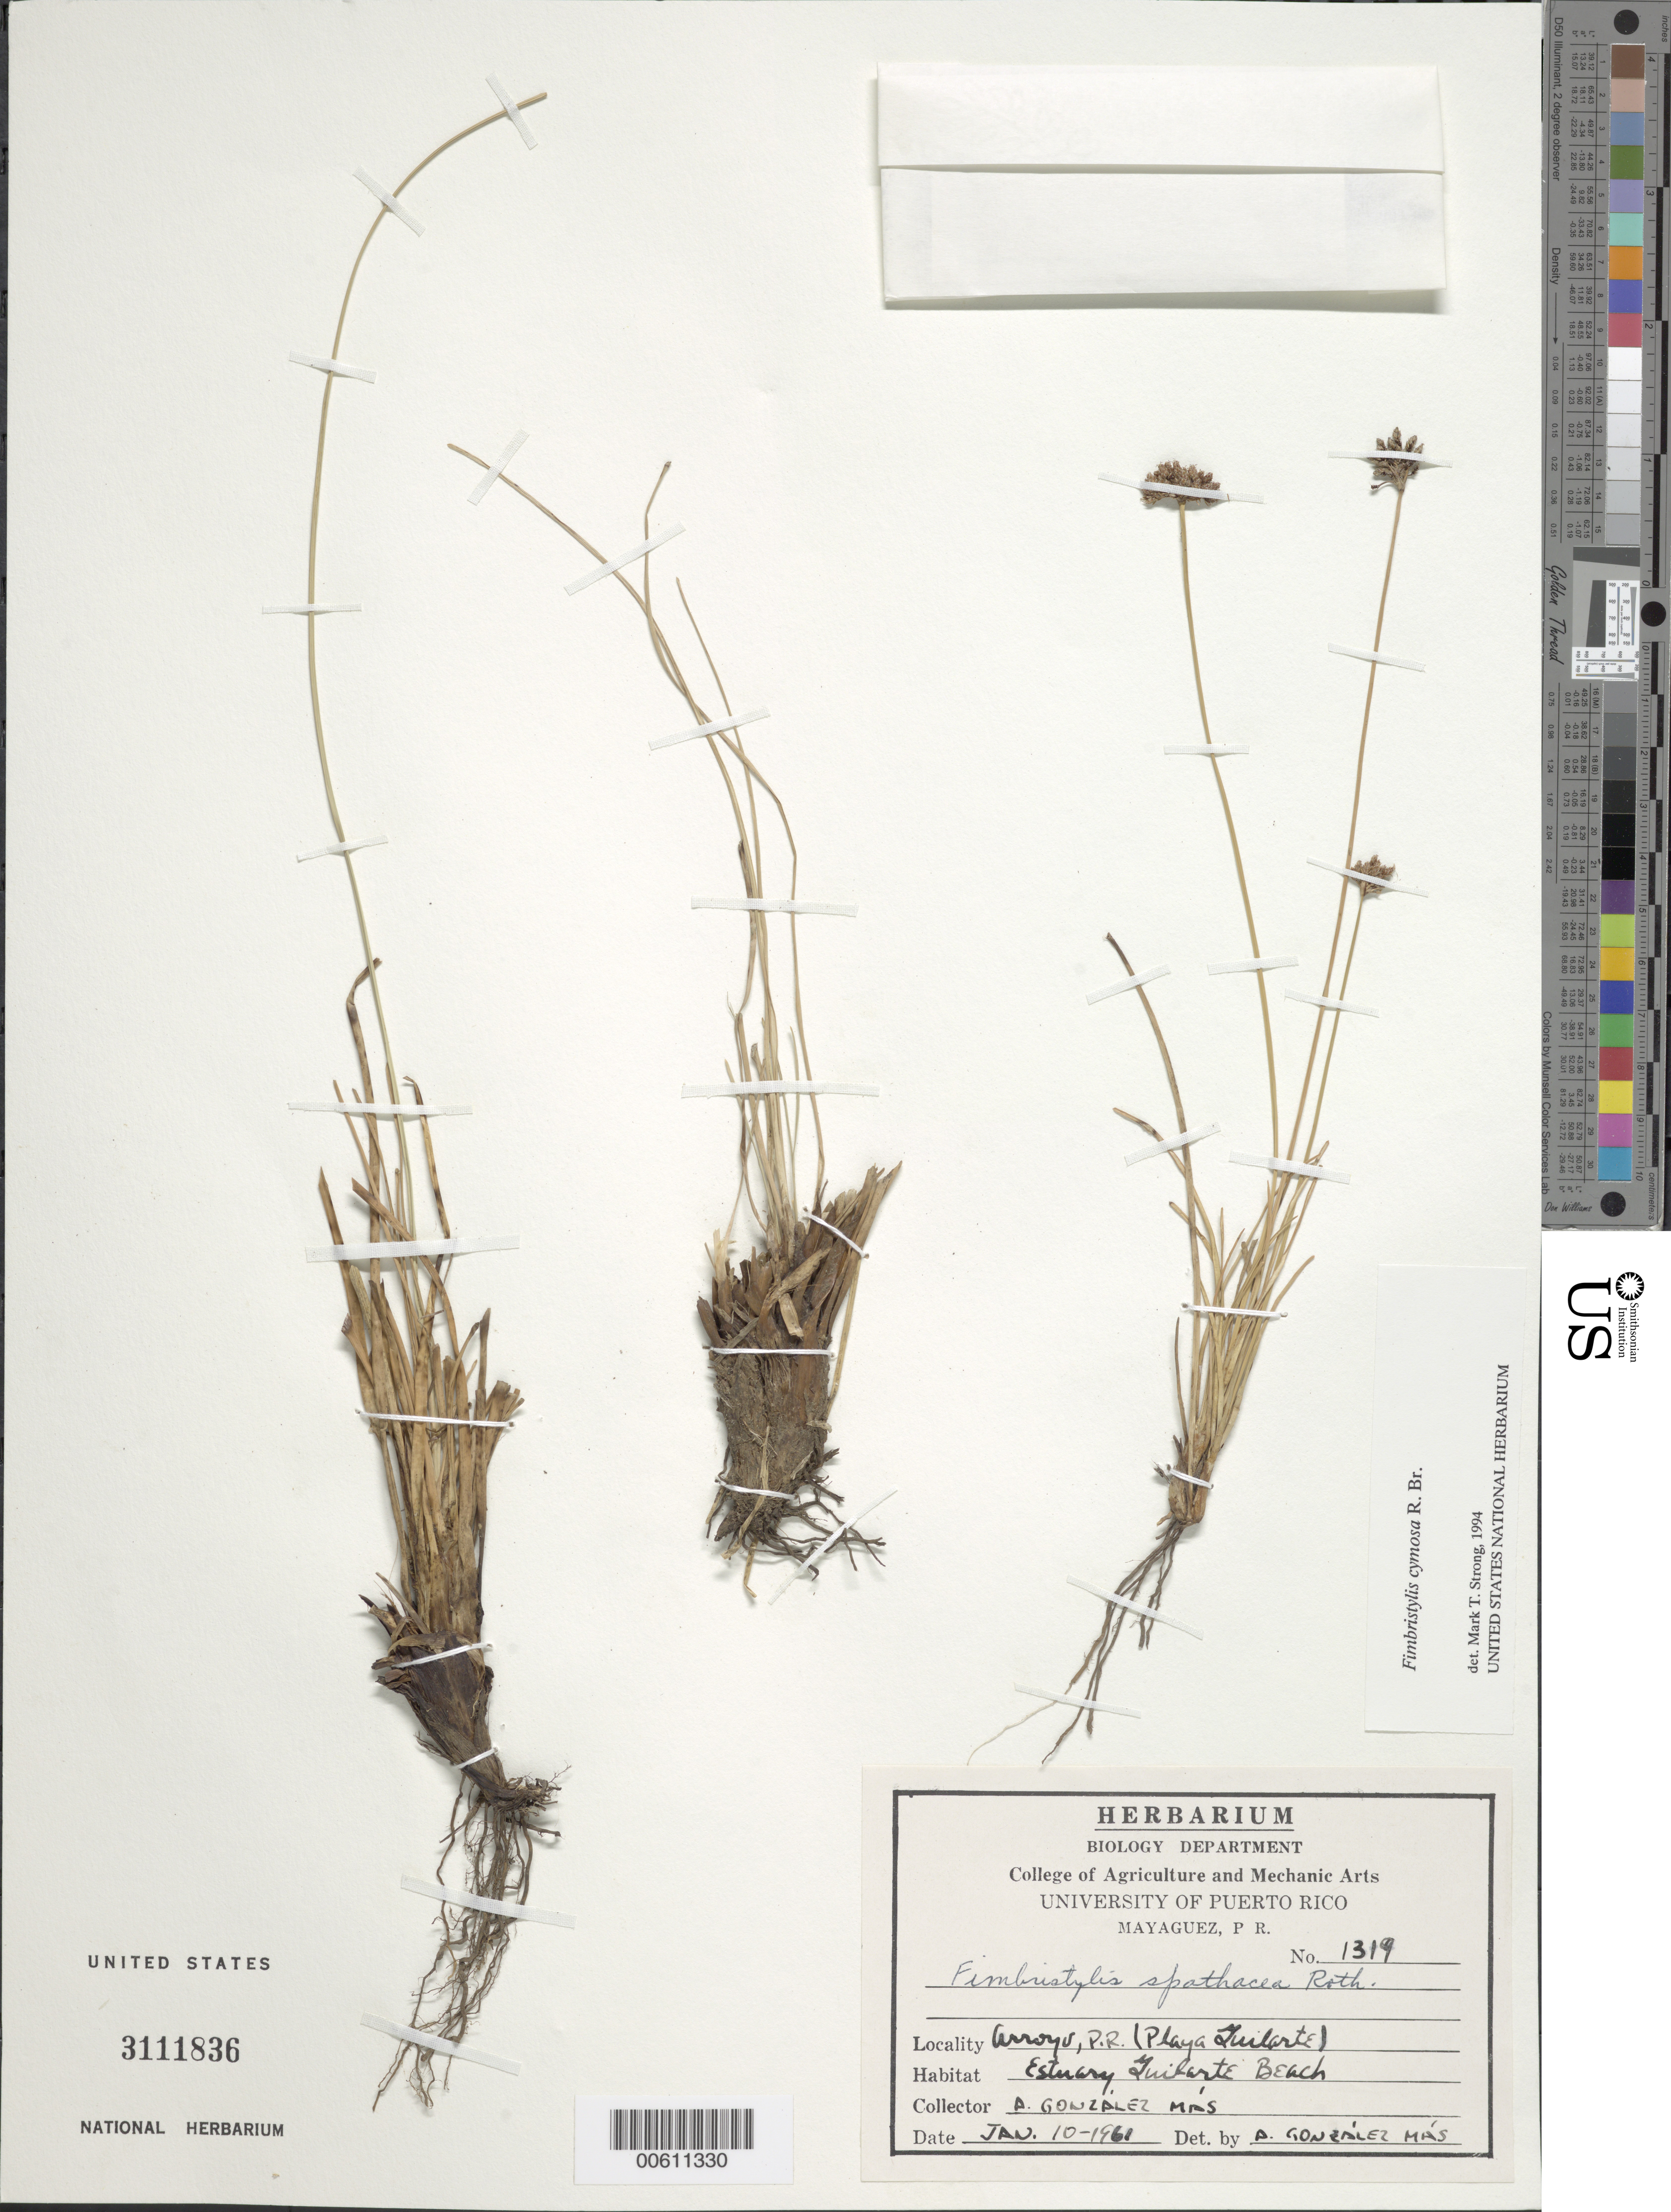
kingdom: Plantae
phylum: Tracheophyta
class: Liliopsida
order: Poales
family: Cyperaceae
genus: Fimbristylis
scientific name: Fimbristylis cymosa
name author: R. Br.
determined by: Strong, M. T., (US), Smithsonian Institution - National Museum of Natural History (UNITED STATES)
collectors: A. González Más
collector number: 1319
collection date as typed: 10 Jan 1961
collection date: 1961-01-10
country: Puerto Rico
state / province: Arroyo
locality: Arroyo: Playa Guilarte.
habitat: Estuary Guilarte Beach.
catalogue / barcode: US 3111836